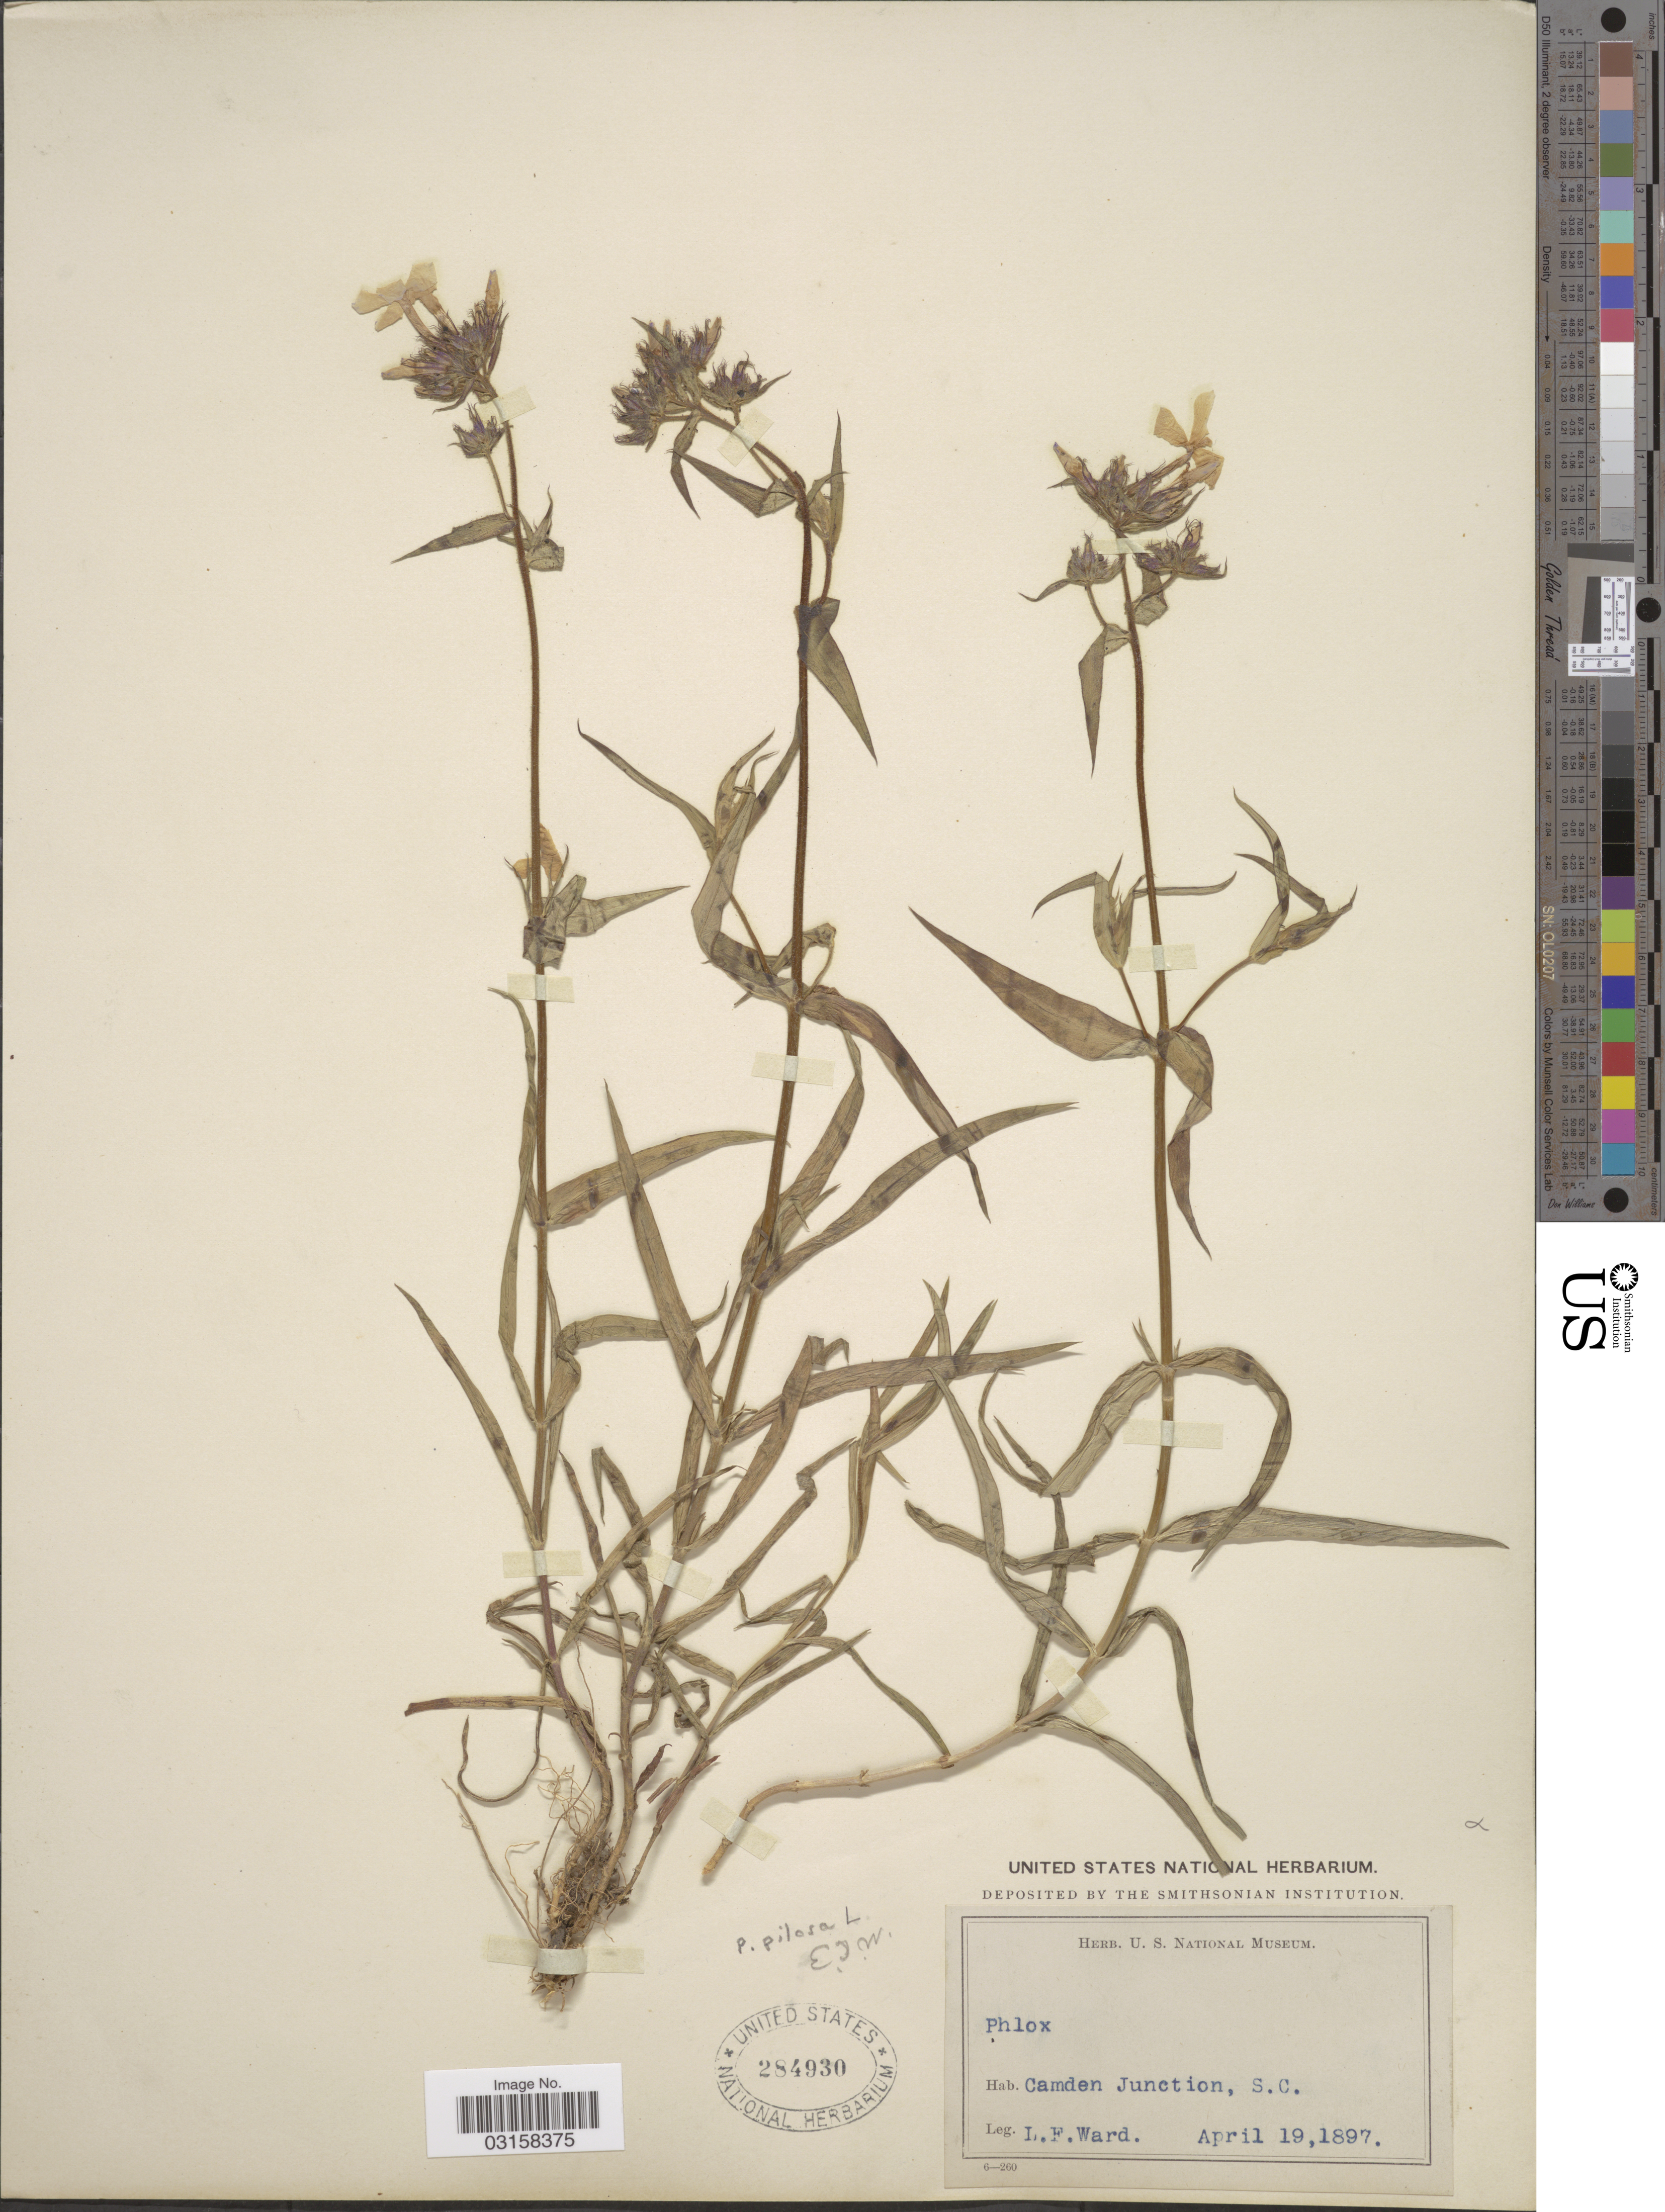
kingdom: Plantae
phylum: Tracheophyta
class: Magnoliopsida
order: Ericales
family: Polemoniaceae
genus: Phlox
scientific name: Phlox pilosa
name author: L.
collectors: L. Ward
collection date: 1897-04-19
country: United States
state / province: South Carolina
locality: Camden Junction, S. C.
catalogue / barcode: US 284930